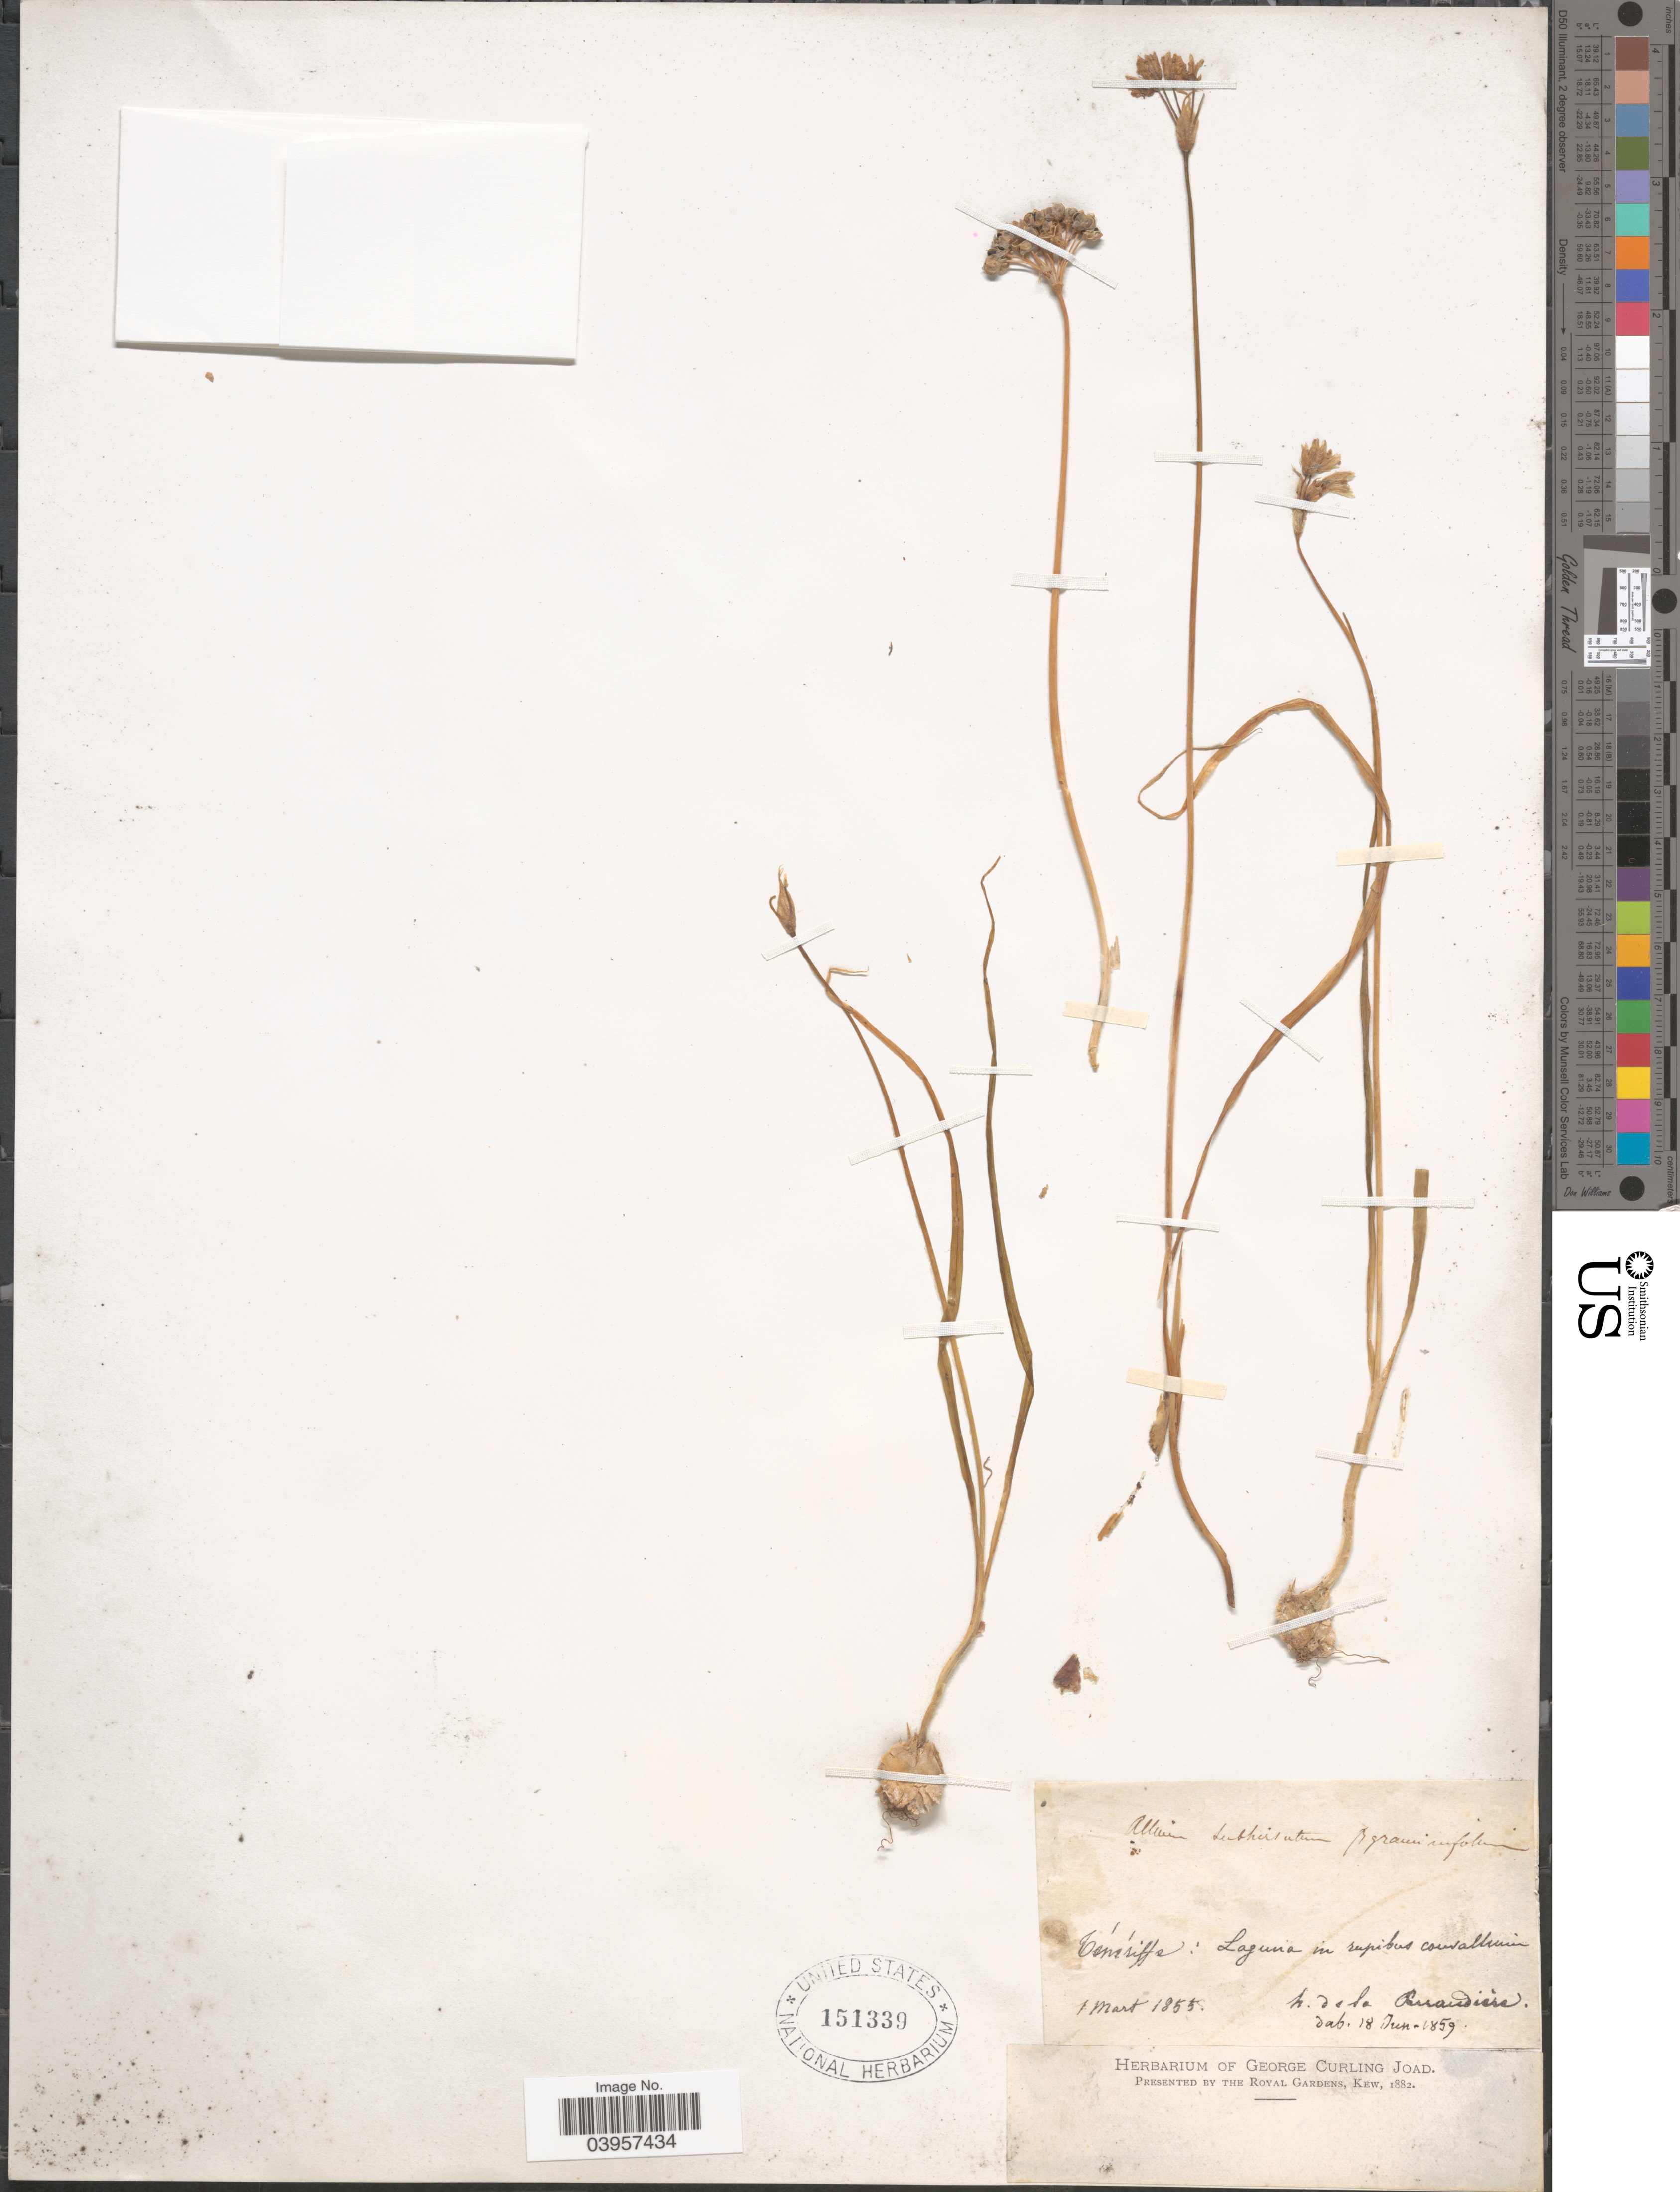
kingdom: Plantae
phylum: Tracheophyta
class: Liliopsida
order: Asparagales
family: Amaryllidaceae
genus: Allium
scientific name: Allium tenuiflorum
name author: Ten.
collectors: H. de la Perraudière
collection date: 1855-03-01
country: Spain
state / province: Canarias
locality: Ténériffe: Laguna in rupibus courallium.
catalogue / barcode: US 151339